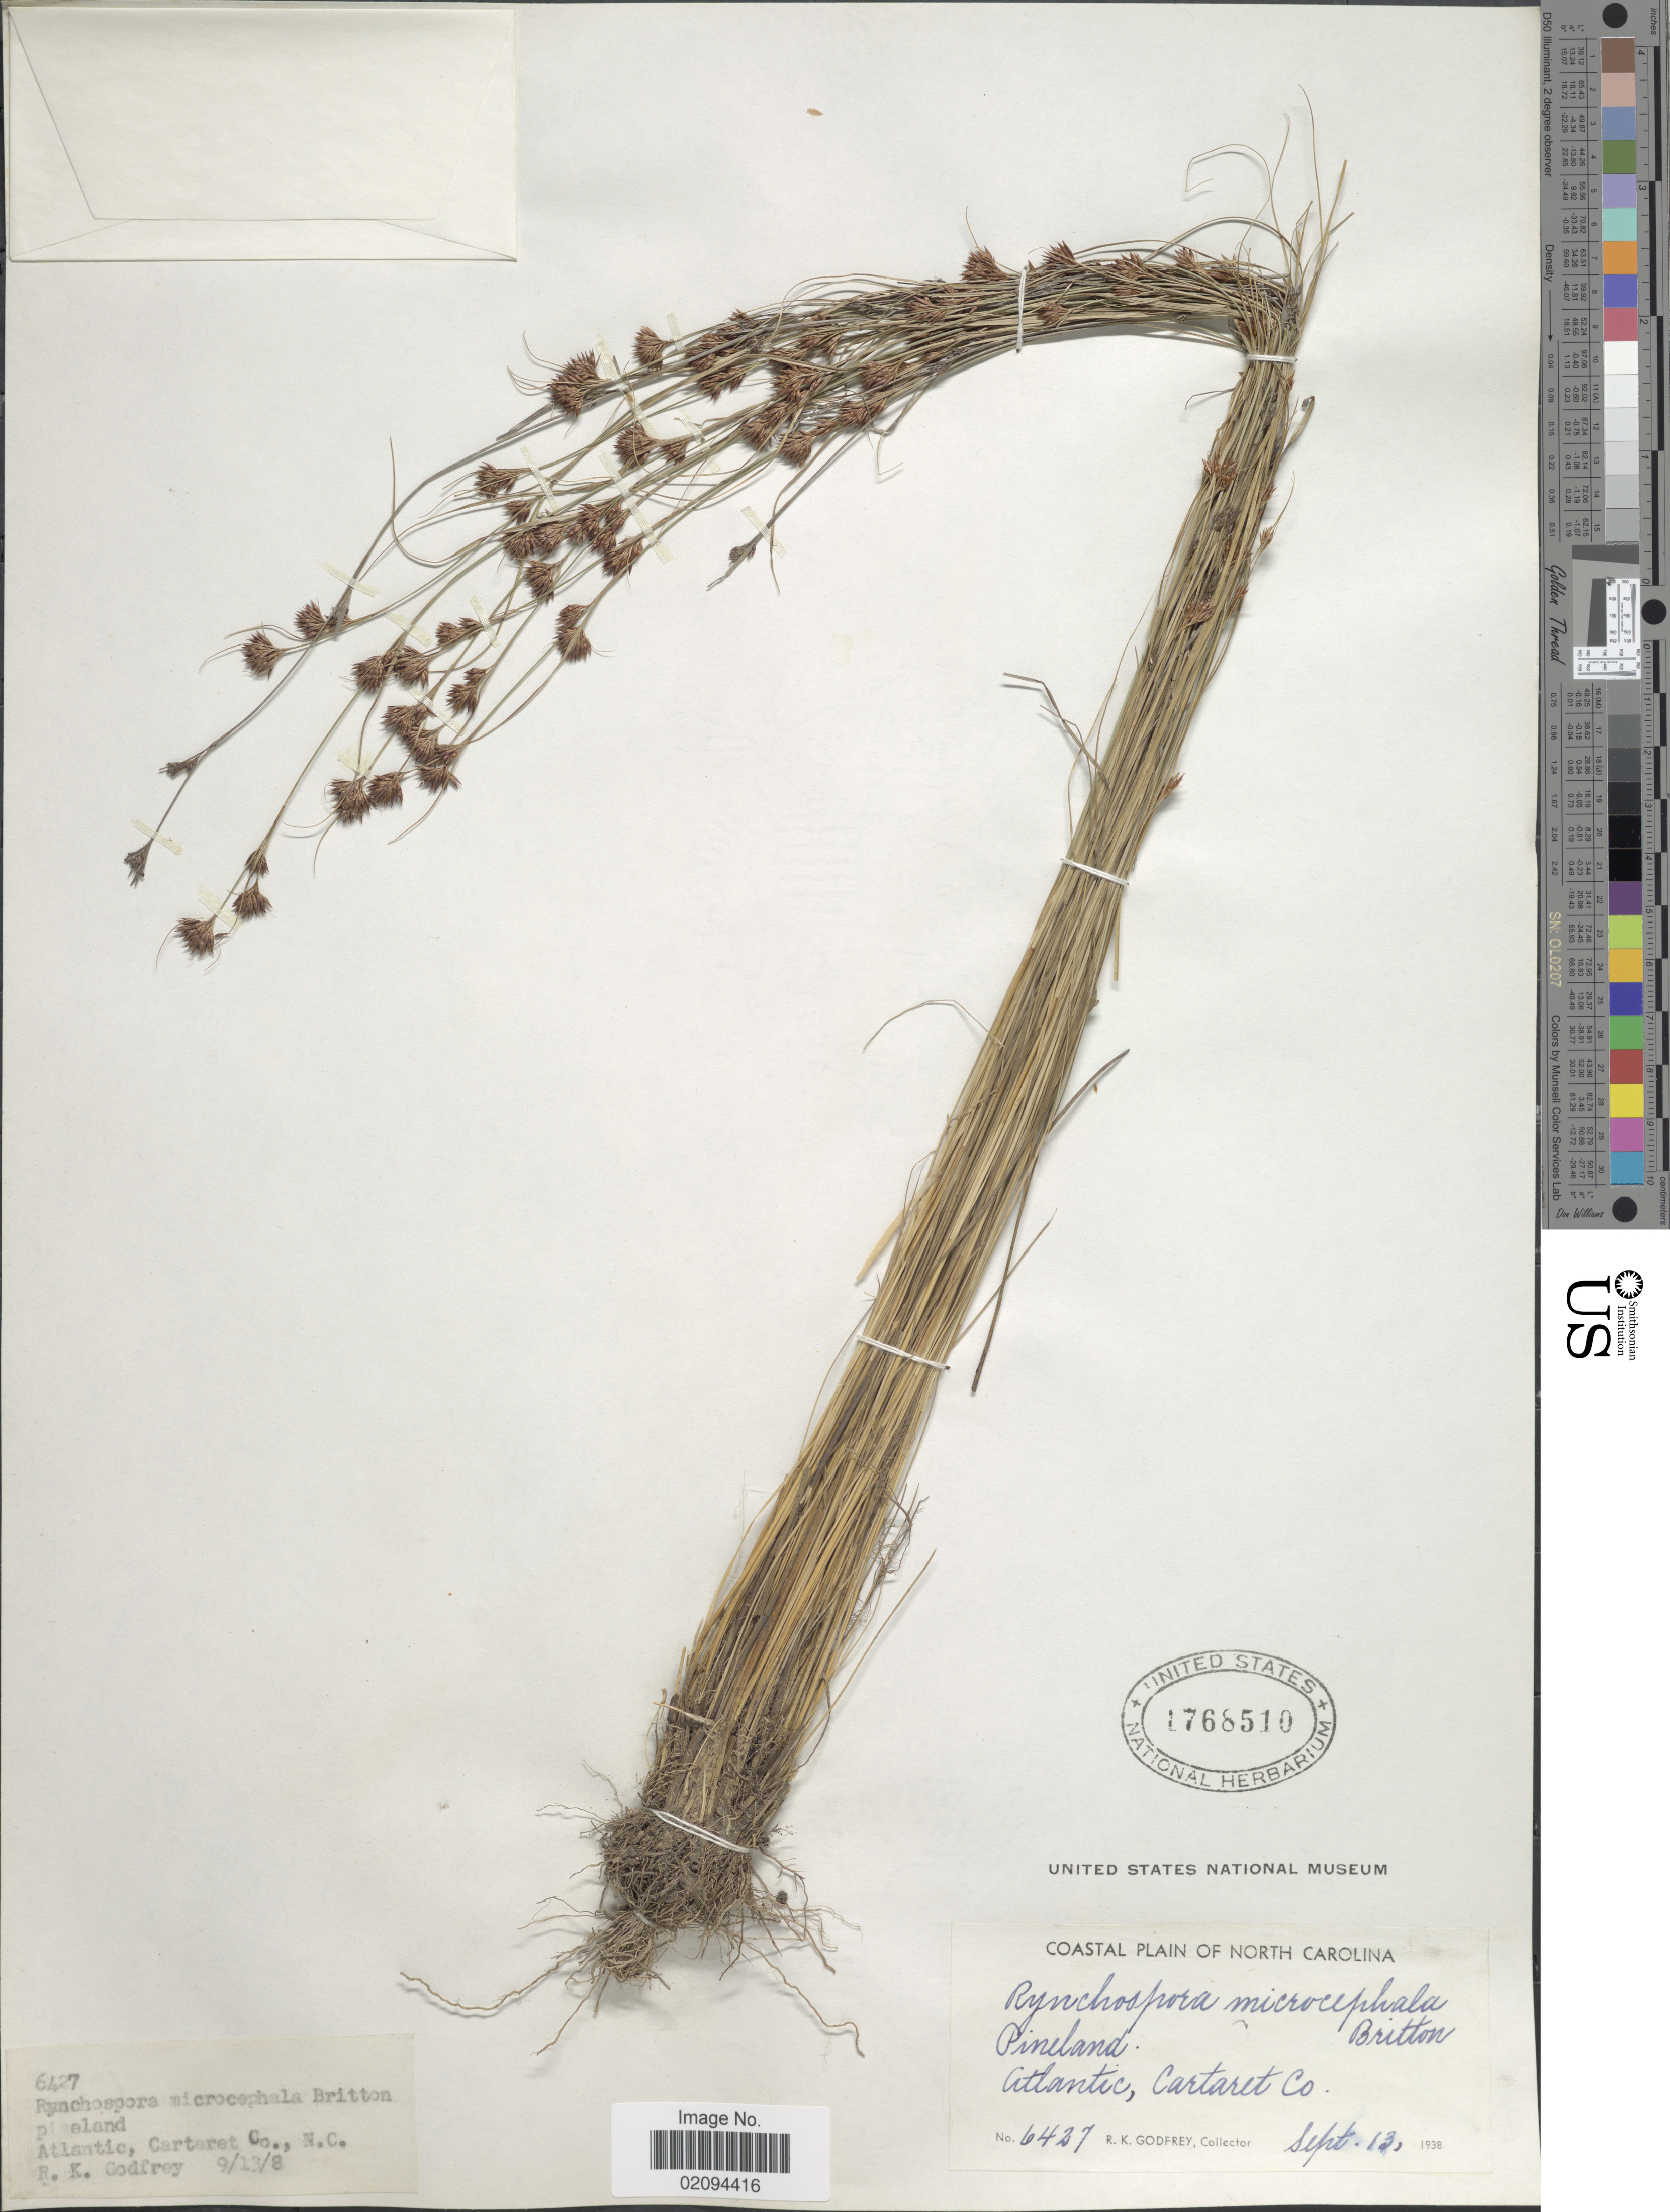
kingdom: Plantae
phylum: Tracheophyta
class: Liliopsida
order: Poales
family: Cyperaceae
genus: Rhynchospora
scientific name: Rhynchospora chalarocephala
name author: Fernald & Gale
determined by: Naczi, R. F. C.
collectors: R. K. Godfrey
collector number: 6427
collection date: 1938-09-13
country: United States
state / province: North Carolina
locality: Coastal Plain of North Carolina. Pineland. Atlantic, Cartaret Co.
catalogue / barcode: US 1768510